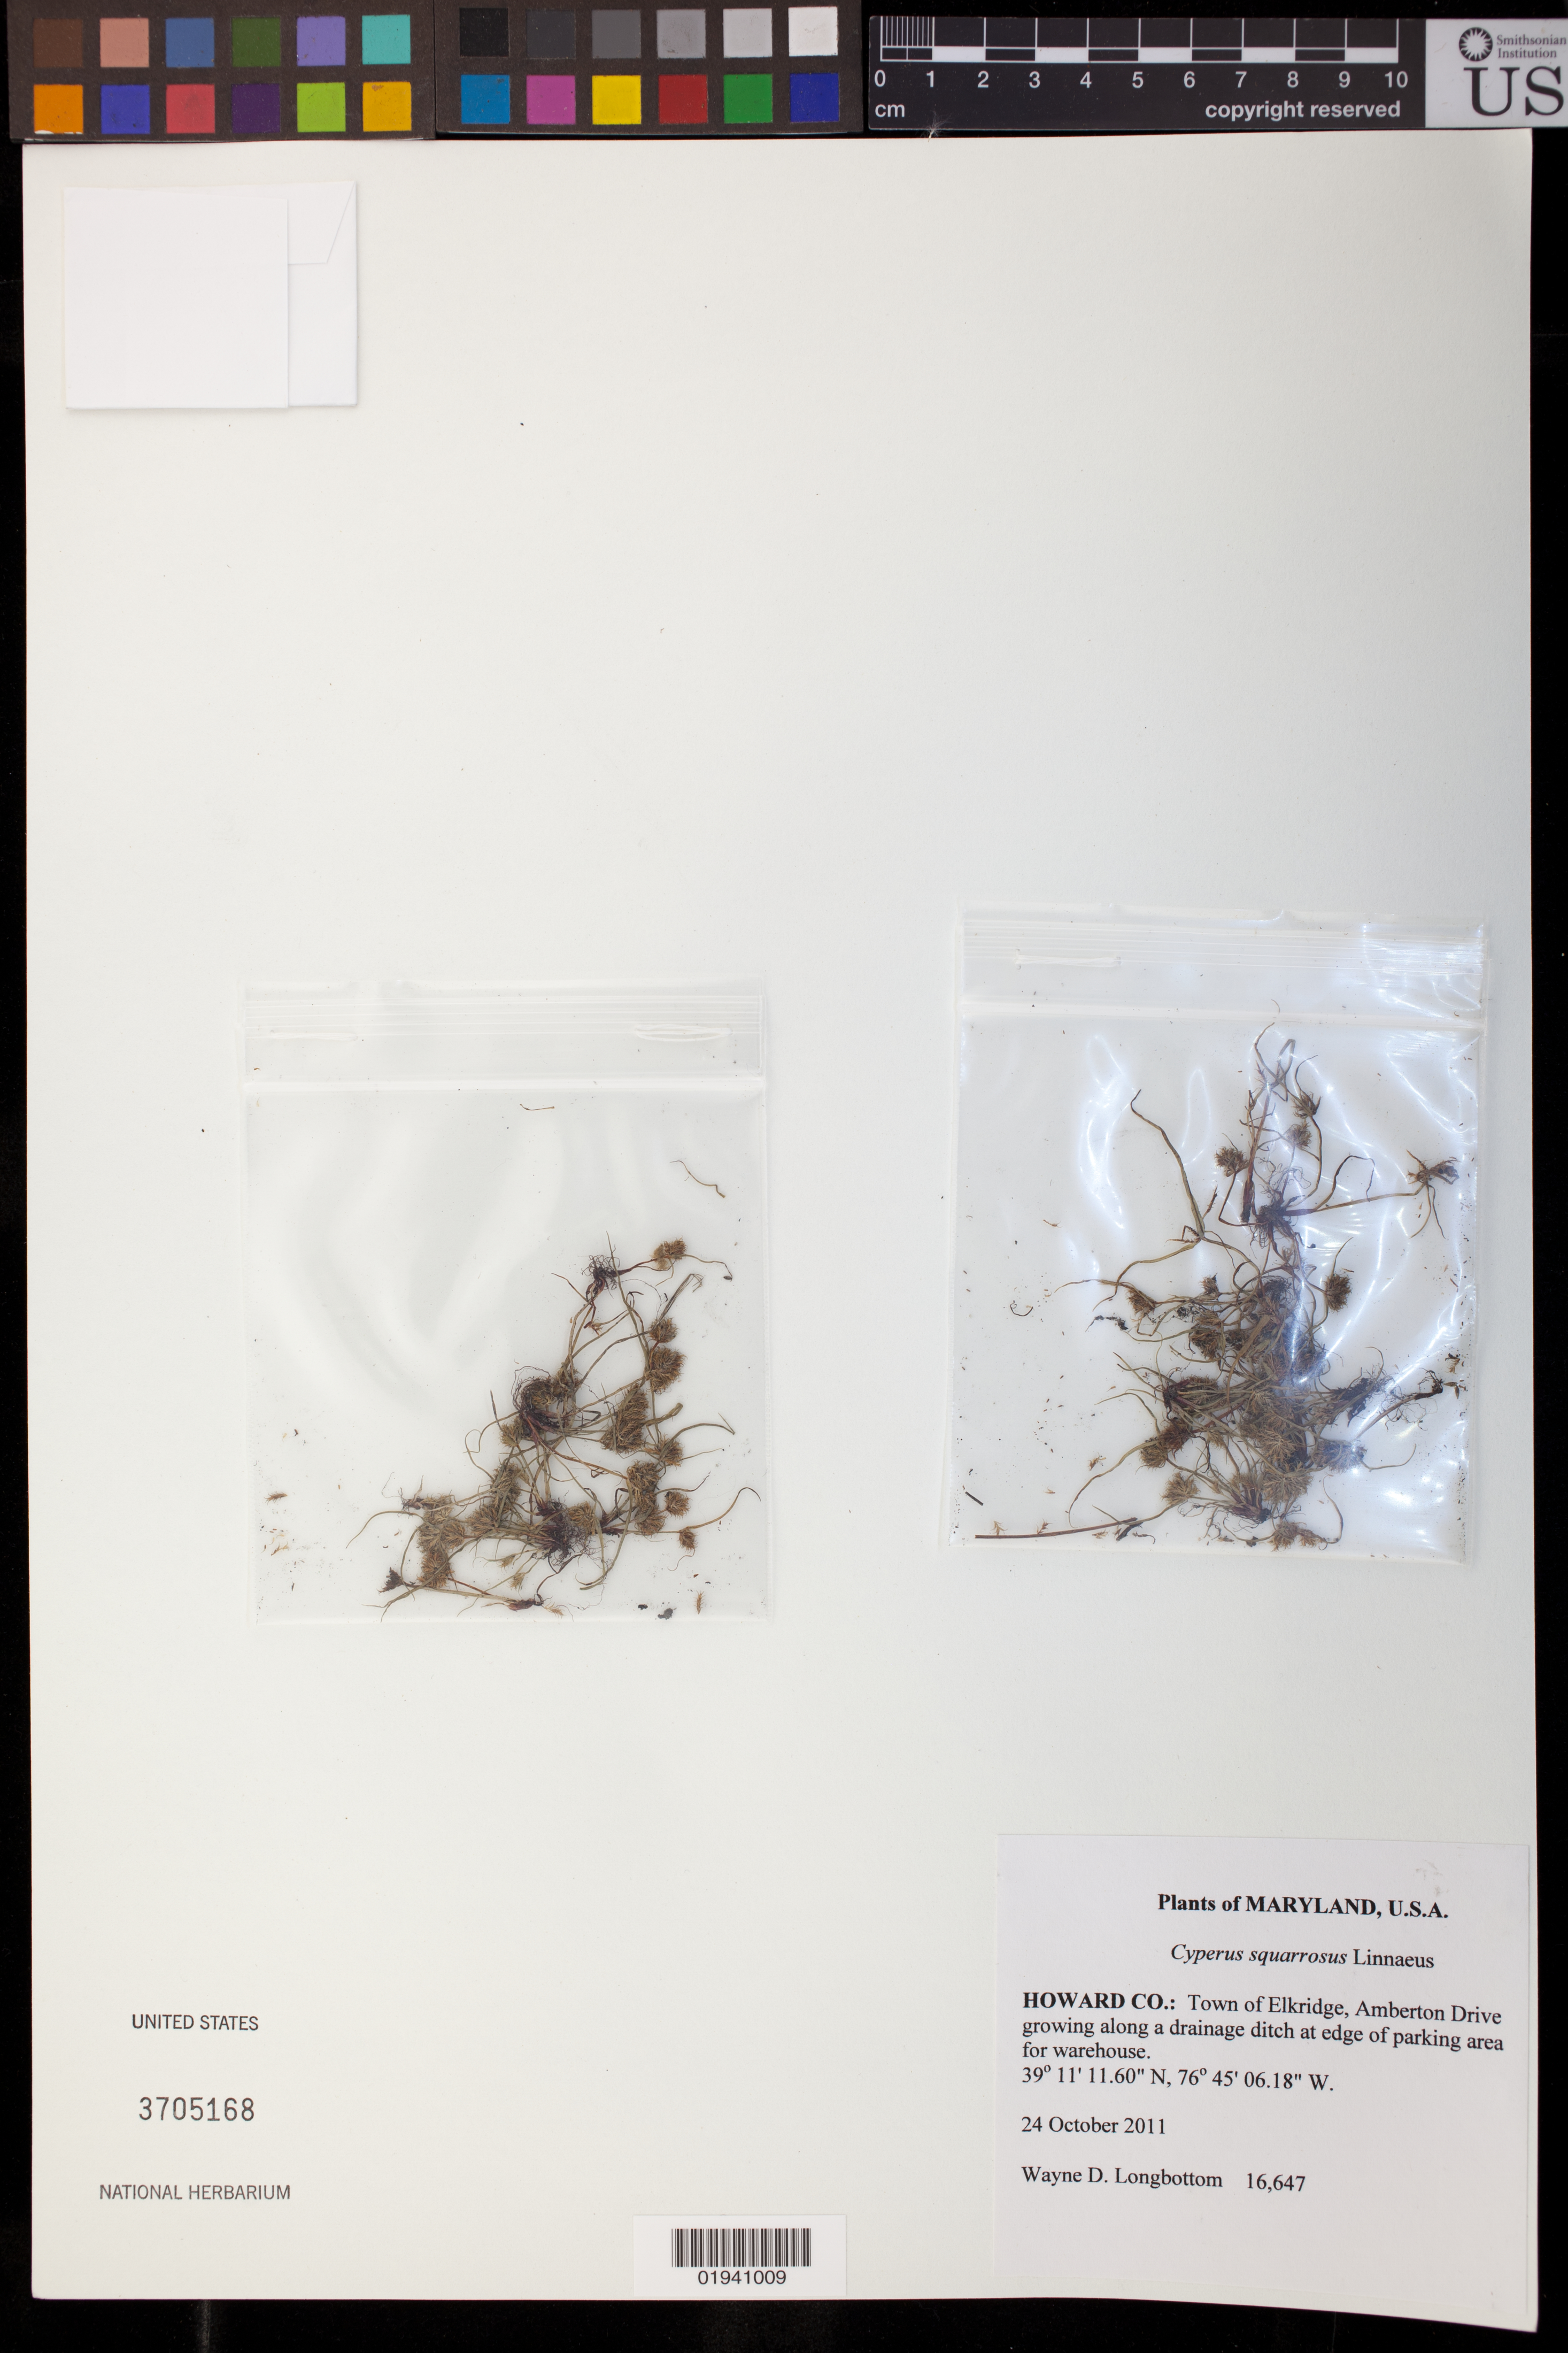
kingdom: Plantae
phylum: Tracheophyta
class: Liliopsida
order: Poales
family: Cyperaceae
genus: Cyperus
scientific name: Cyperus squarrosus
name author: L.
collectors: W. D. Longbottom & G. Van Velsir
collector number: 16647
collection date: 2011-10-24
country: United States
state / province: Maryland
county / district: Howard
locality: Town of Elkridge, Amberton Drive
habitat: growing along a drainage ditch at edge of parking area for warehouse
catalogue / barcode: US 3705168